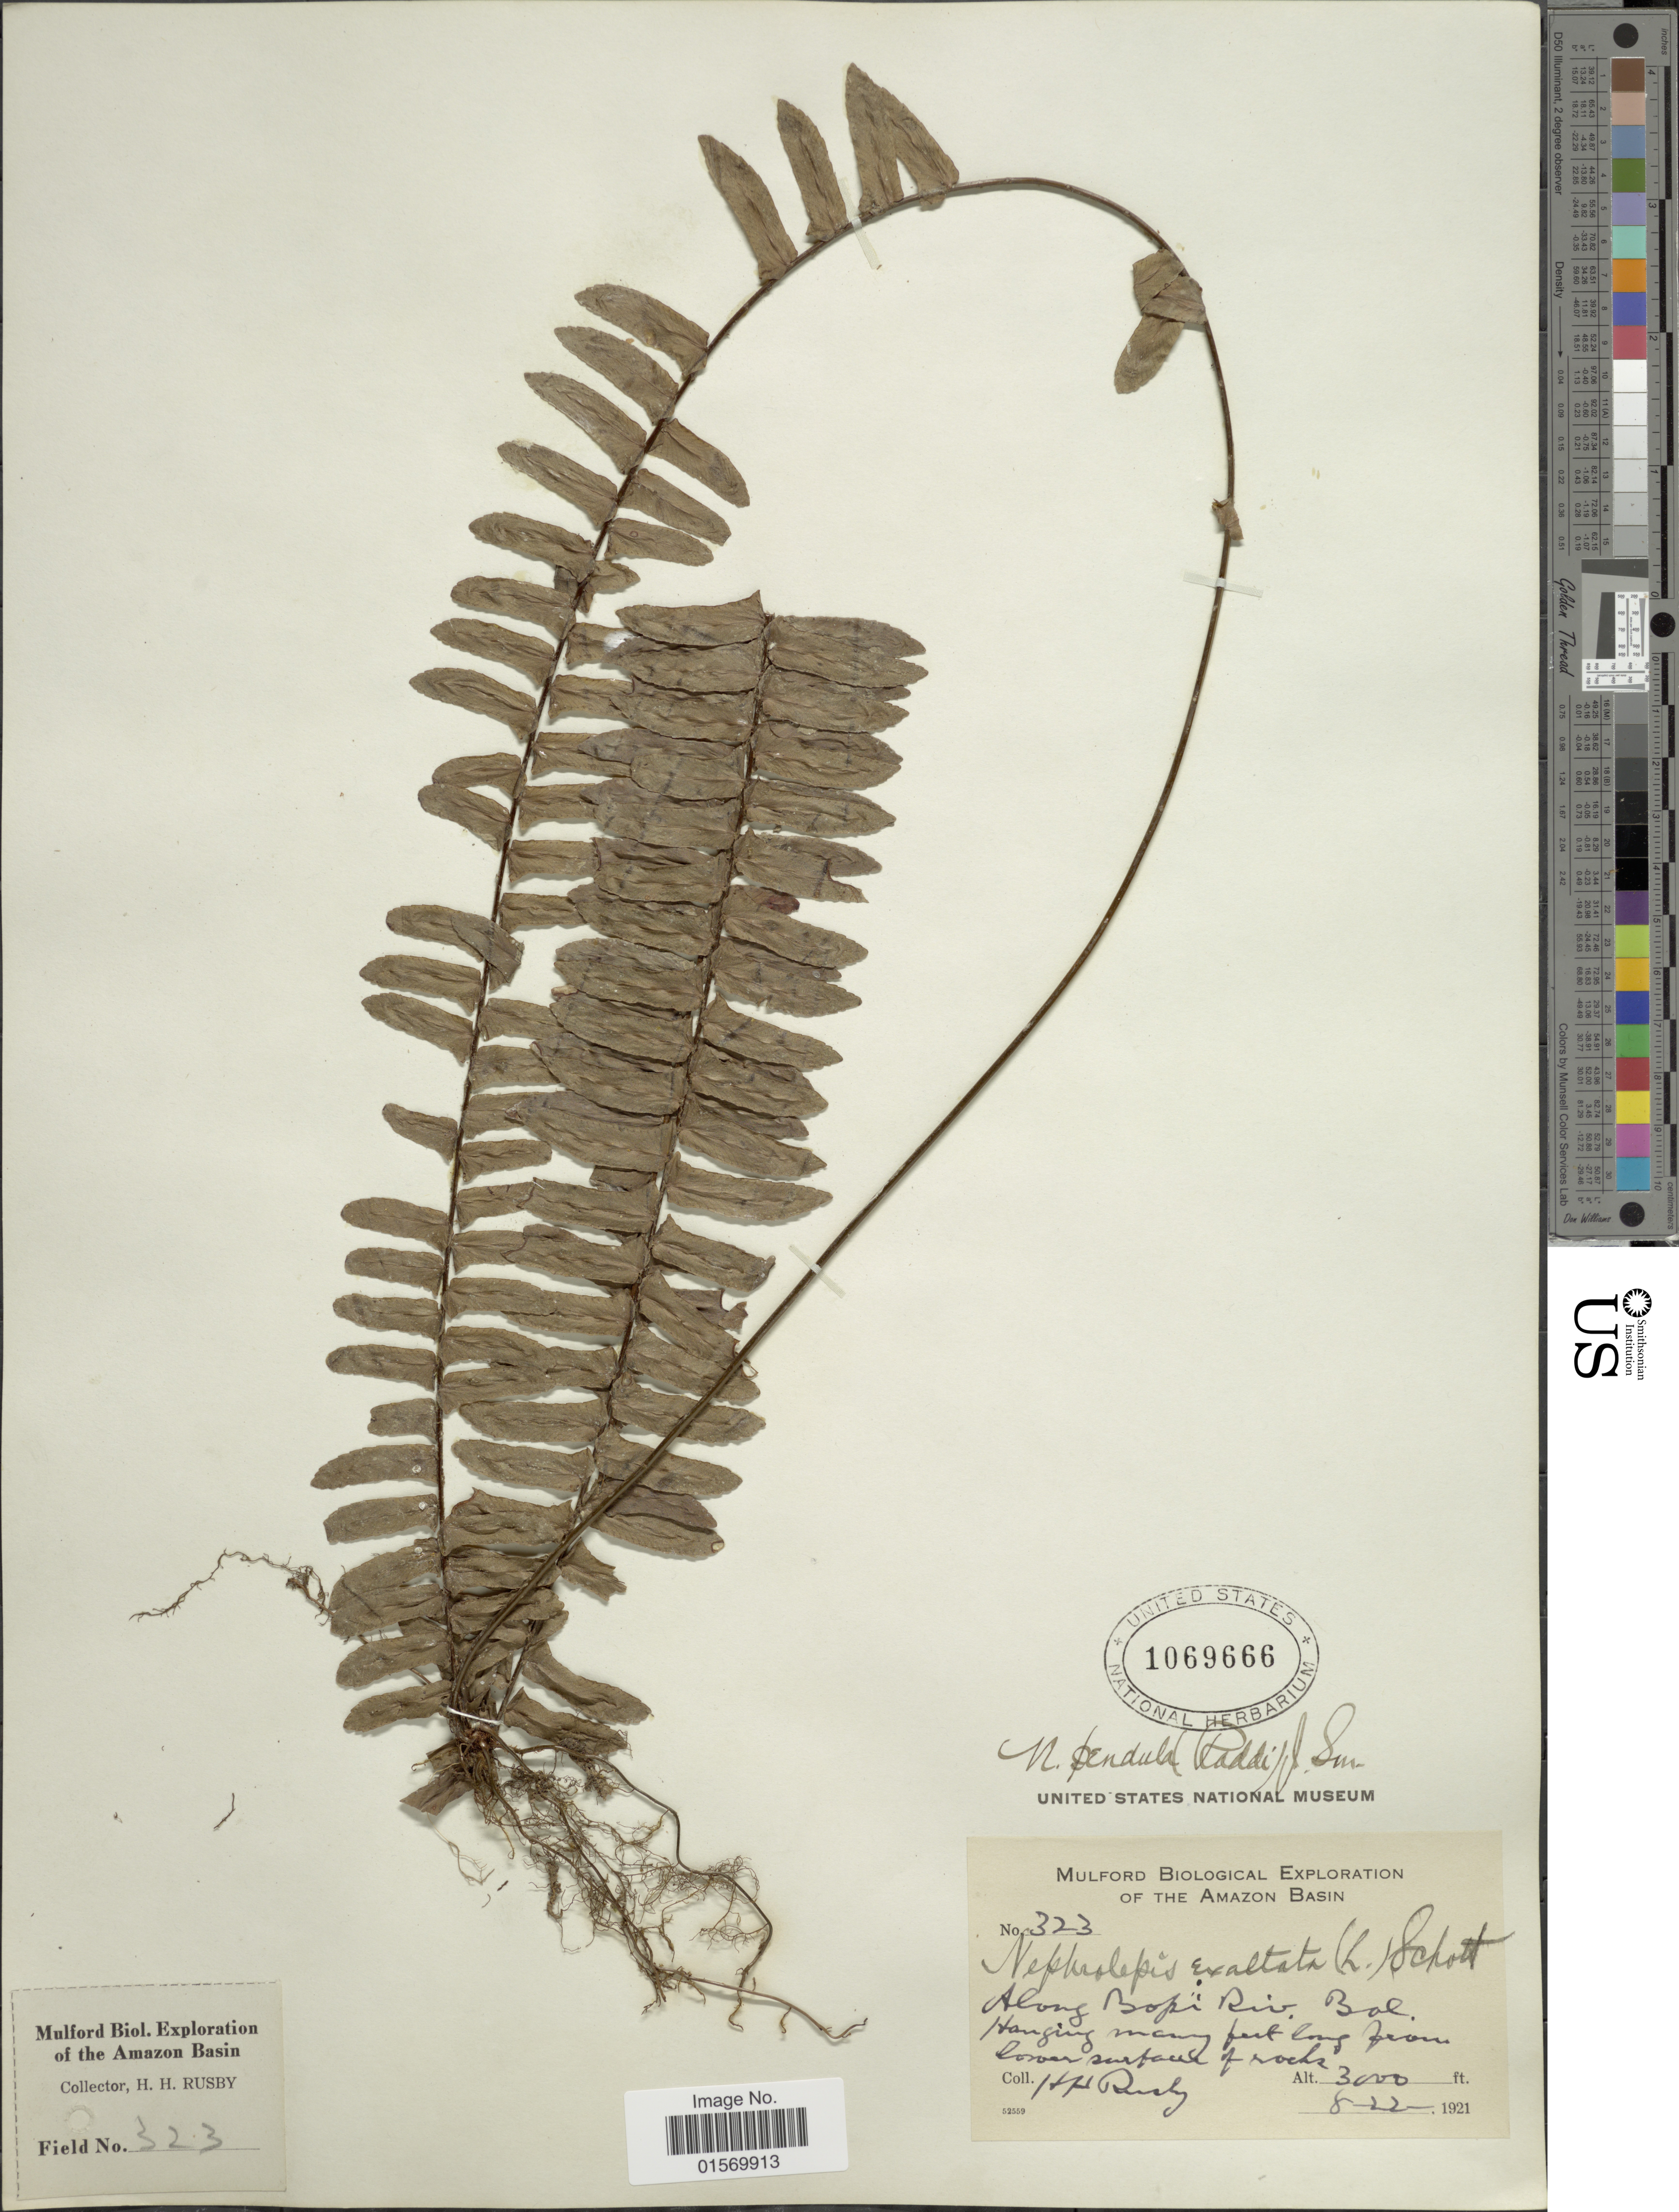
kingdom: Plantae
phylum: Tracheophyta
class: Polypodiopsida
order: Polypodiales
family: Nephrolepidaceae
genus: Nephrolepis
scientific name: Nephrolepis pendula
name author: (Raddi) J. Sm.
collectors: H. H. Rusby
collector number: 323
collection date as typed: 8-22-1921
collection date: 1921-08-22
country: Bolivia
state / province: La Paz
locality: Bopi River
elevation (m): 914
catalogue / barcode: US 1069666